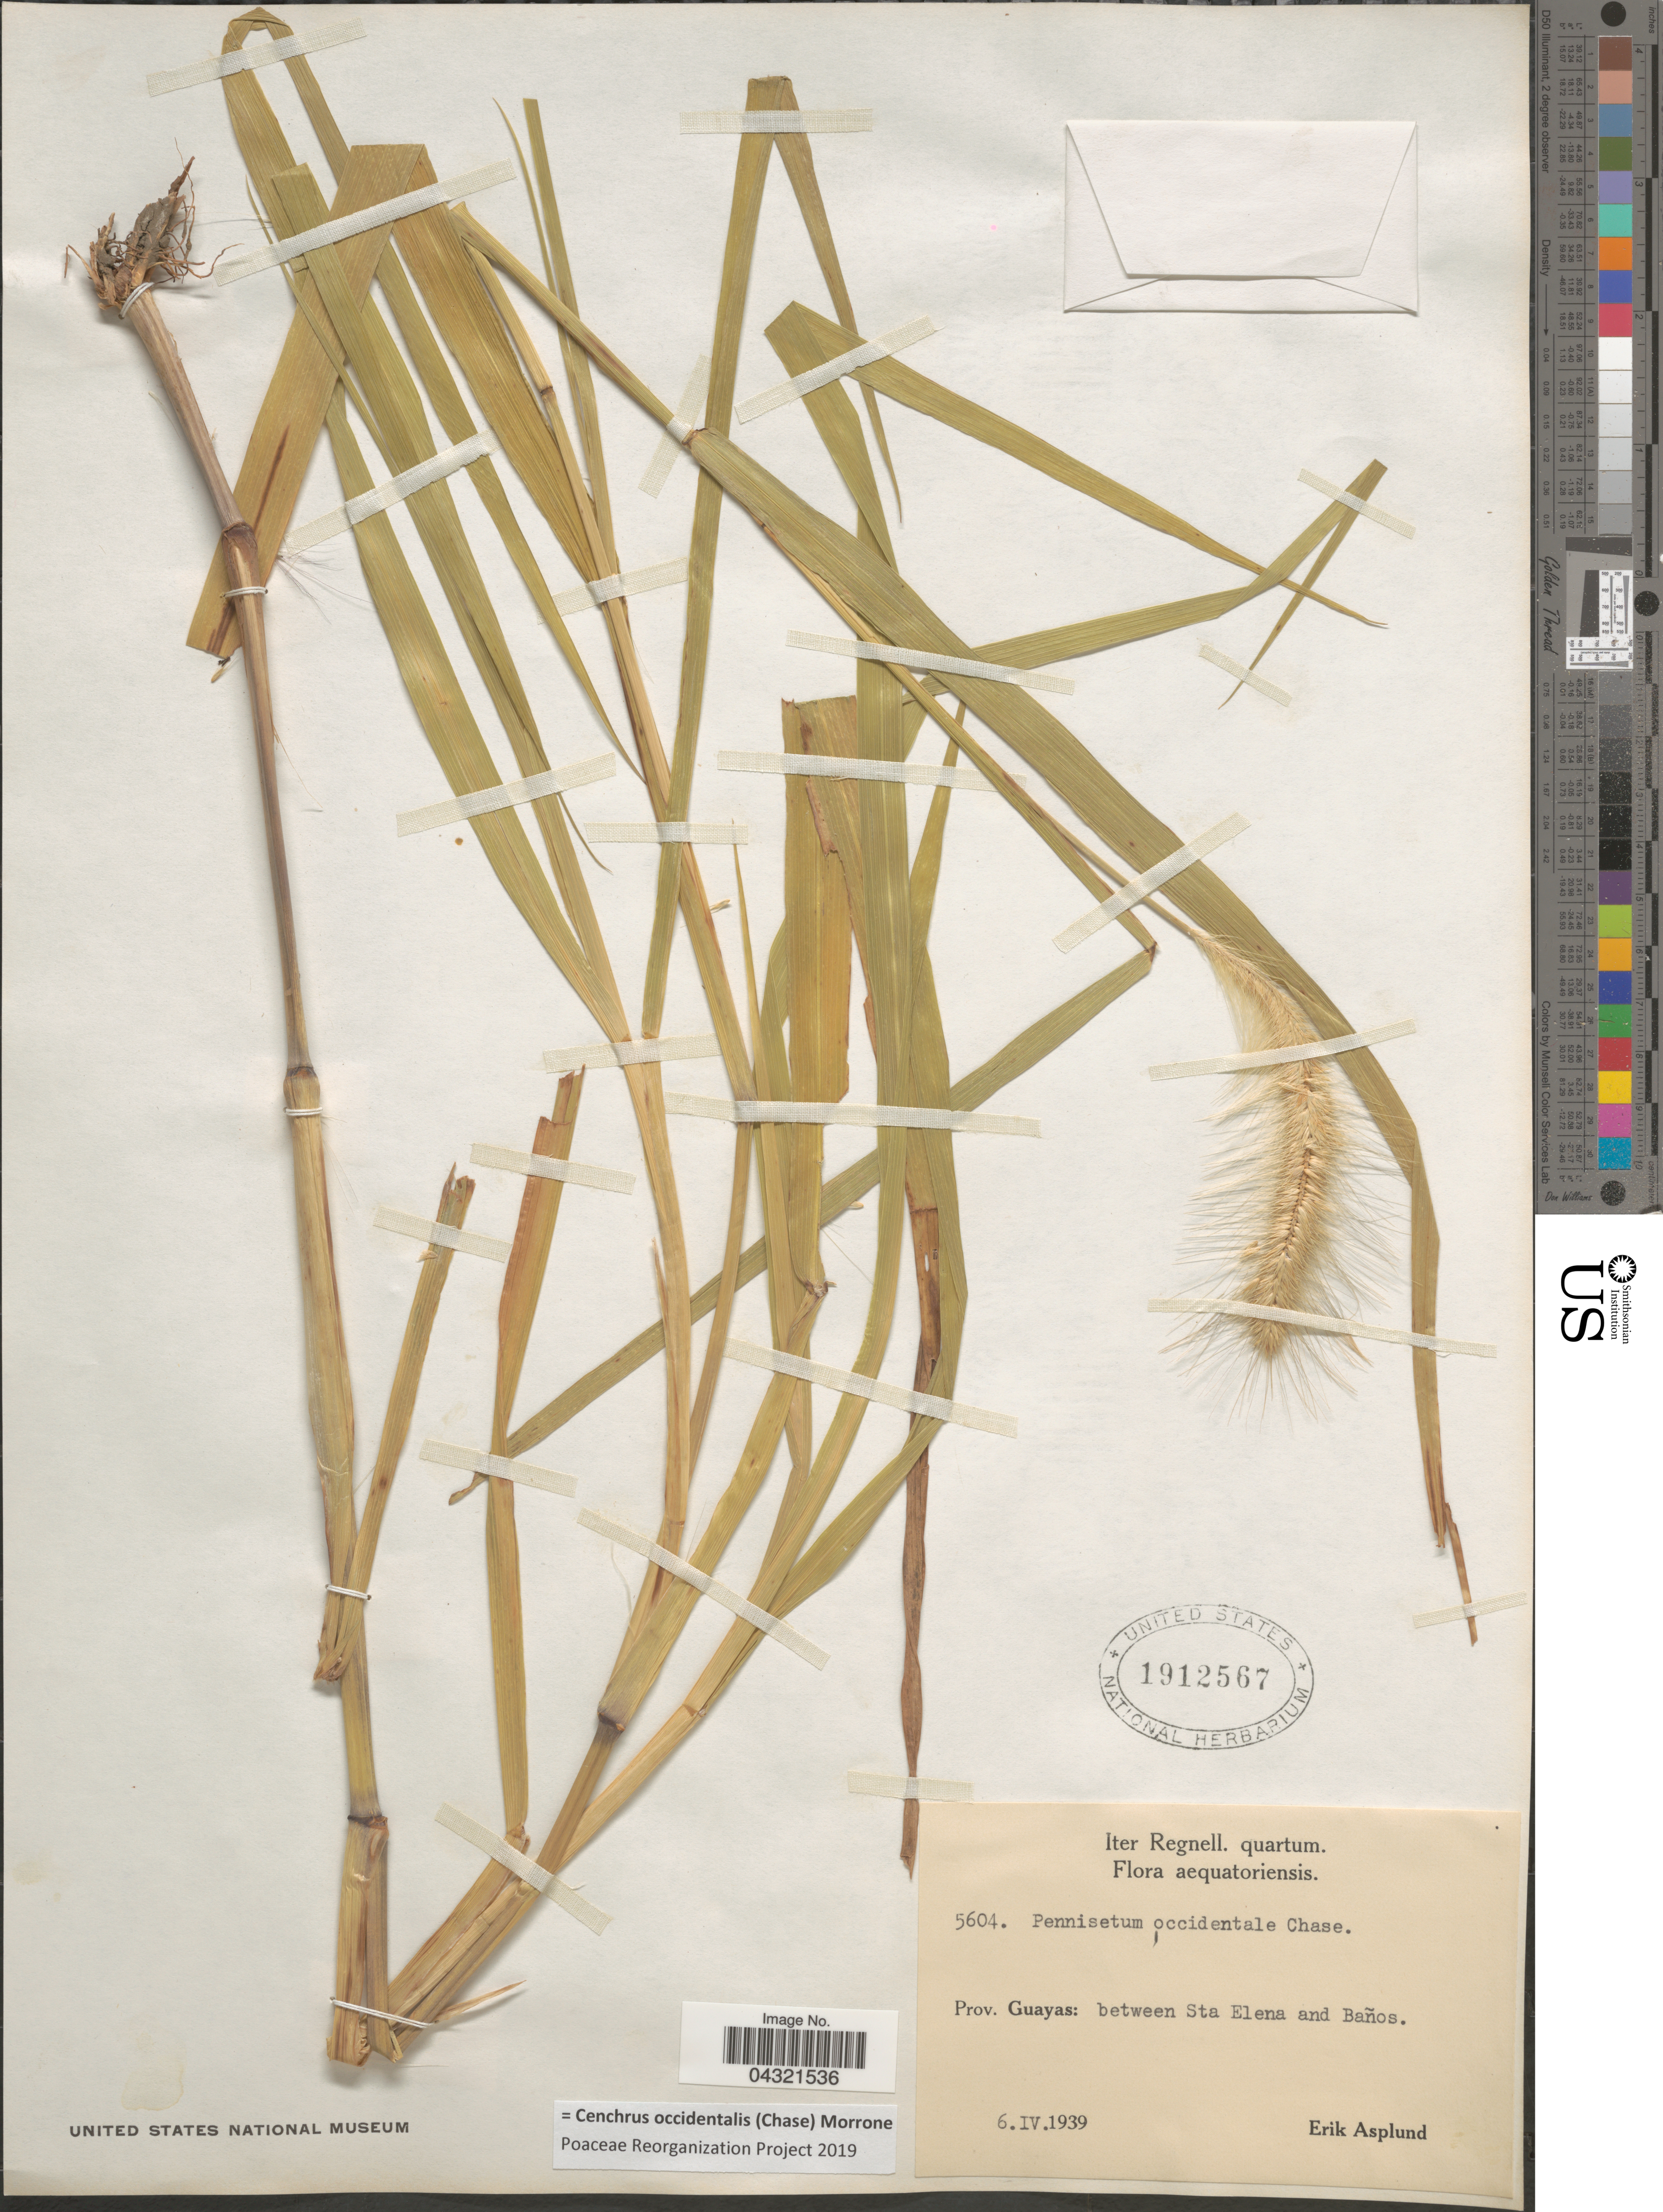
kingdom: Plantae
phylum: Tracheophyta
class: Liliopsida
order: Poales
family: Poaceae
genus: Cenchrus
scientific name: Cenchrus occidentalis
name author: (Chase) Morrone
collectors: E. Asplund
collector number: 5604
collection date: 1939-04-06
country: Ecuador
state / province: Guayas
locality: Iter Regnell. quartum. Aequatoriensis. Between Sta Elena and Baños.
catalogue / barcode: US 1912567